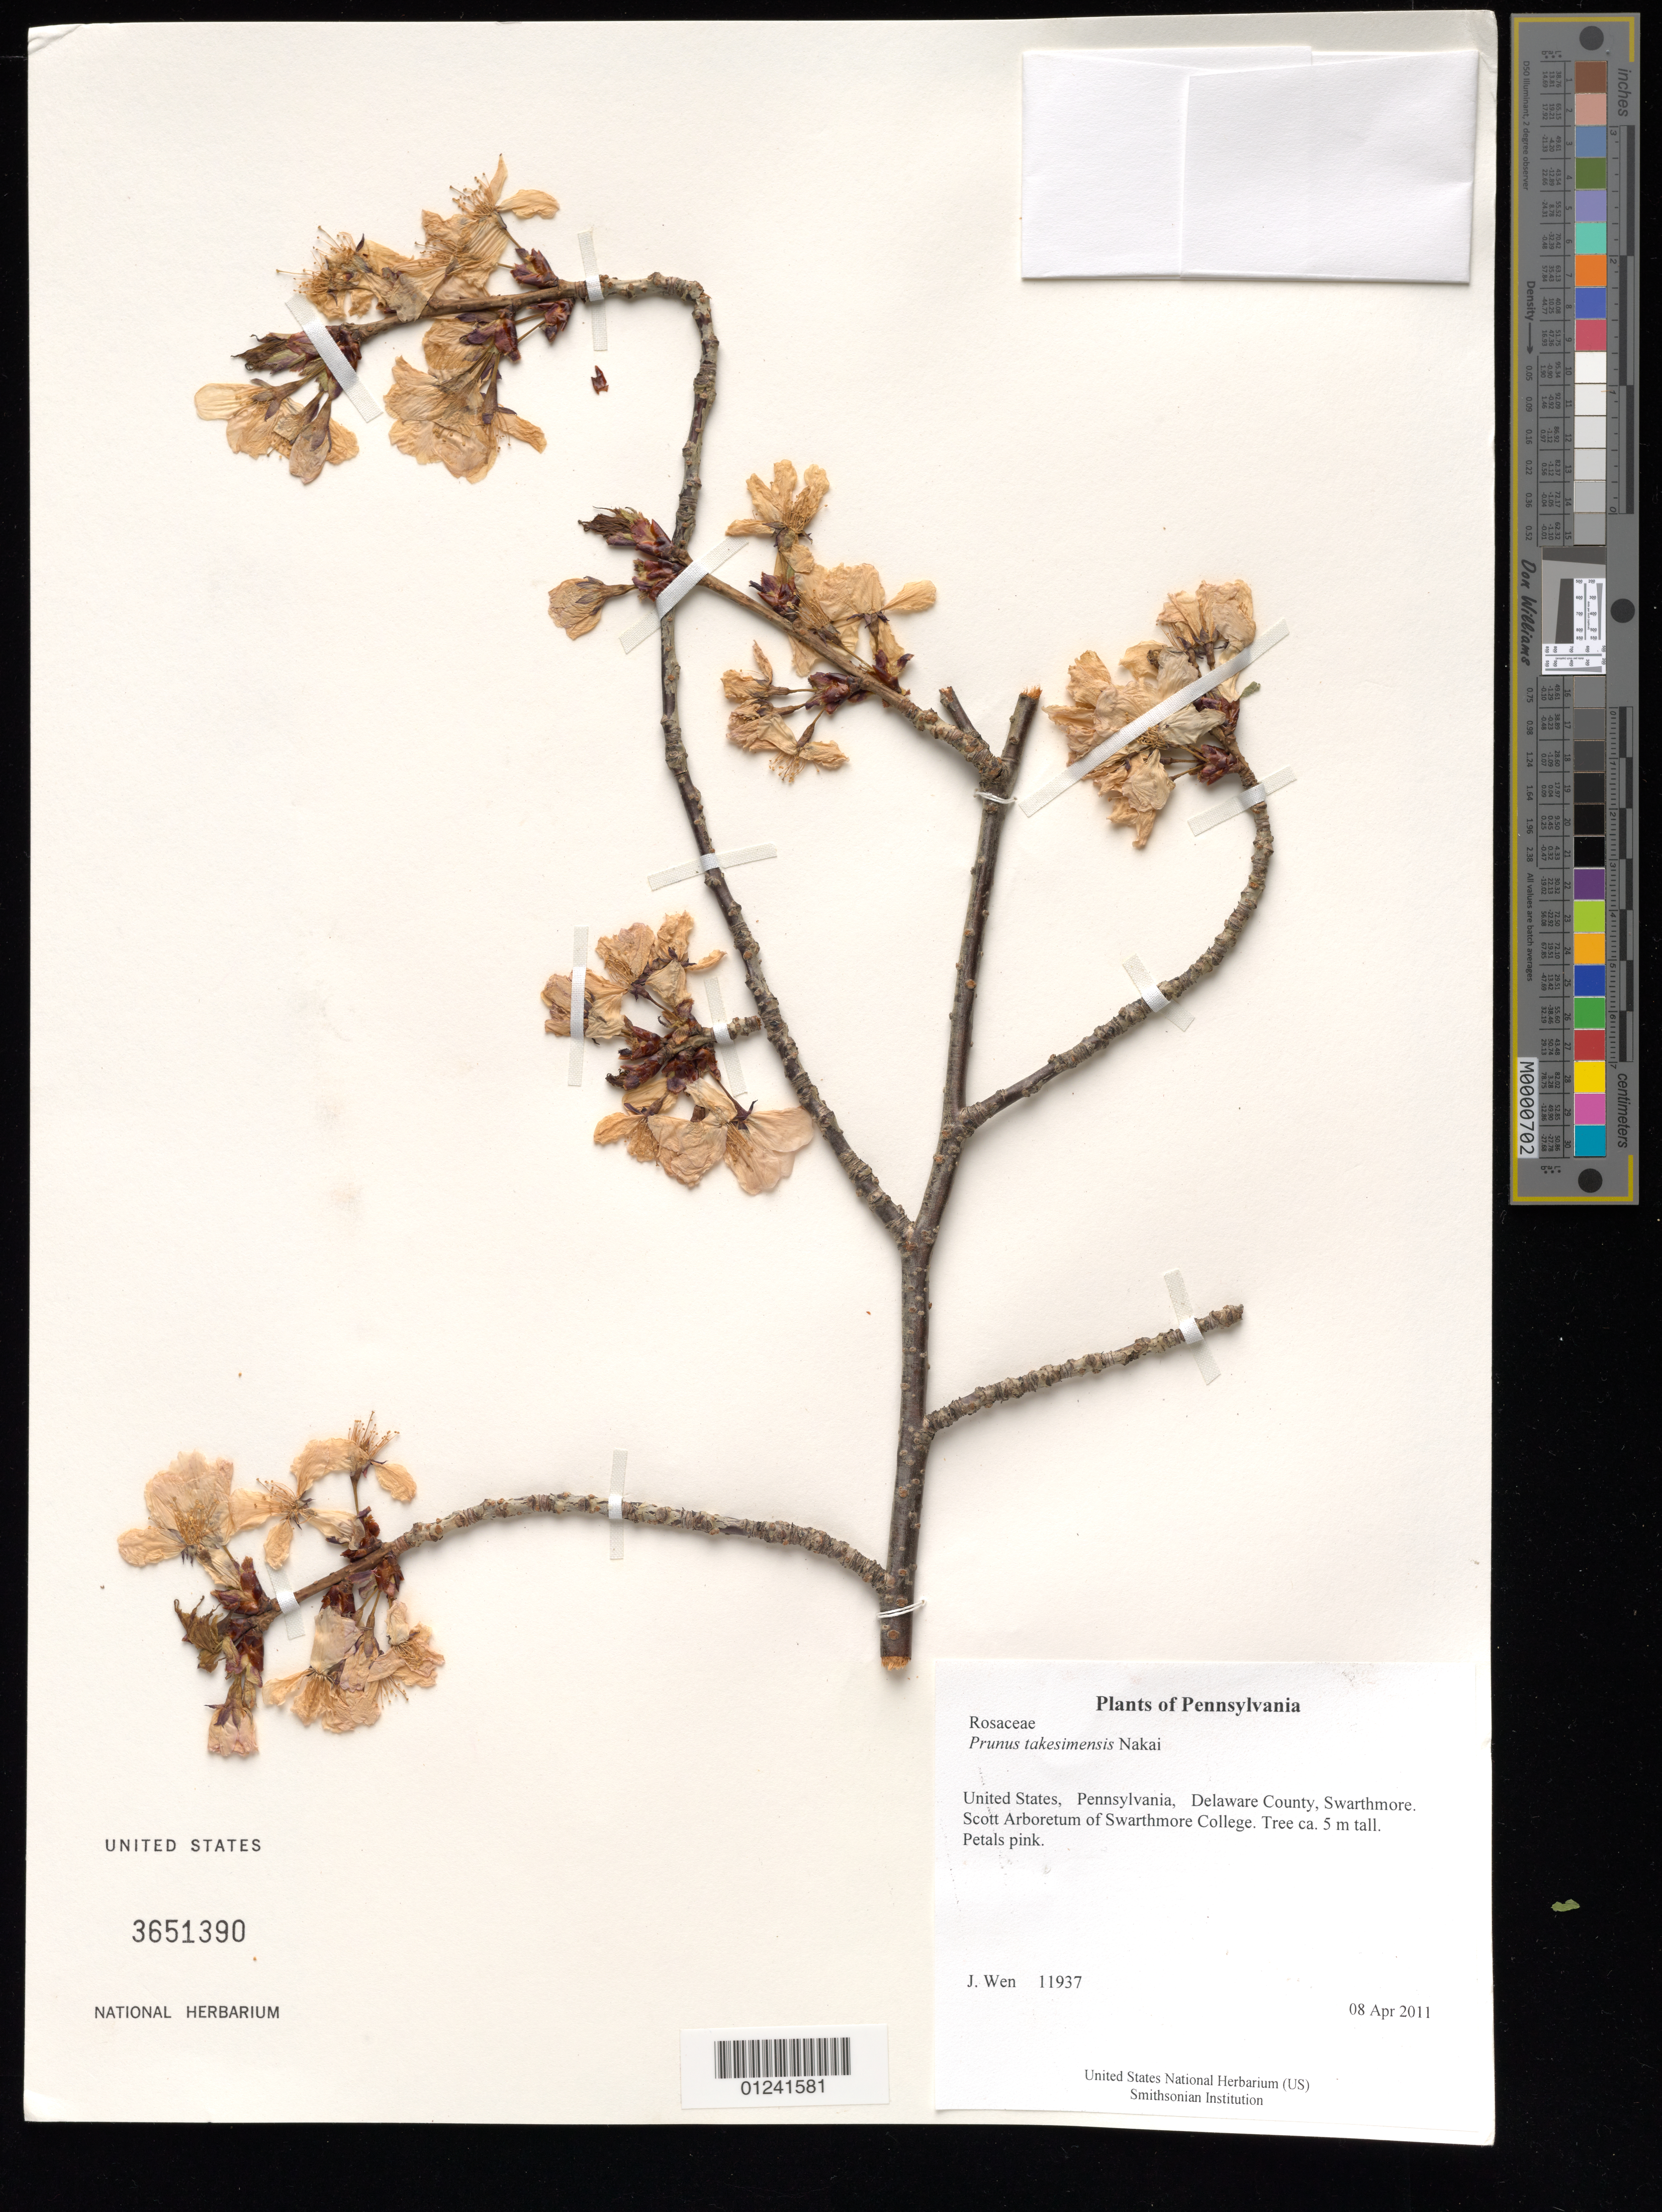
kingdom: Plantae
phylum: Tracheophyta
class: Magnoliopsida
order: Rosales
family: Rosaceae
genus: Prunus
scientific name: Prunus takesimensis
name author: Nakai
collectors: J. Wen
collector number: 11937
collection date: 2011-04-08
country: United States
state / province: Pennsylvania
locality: Delaware County, Swarthmore. Scott Arboretum of Swarthmore College.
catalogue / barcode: US 3651390